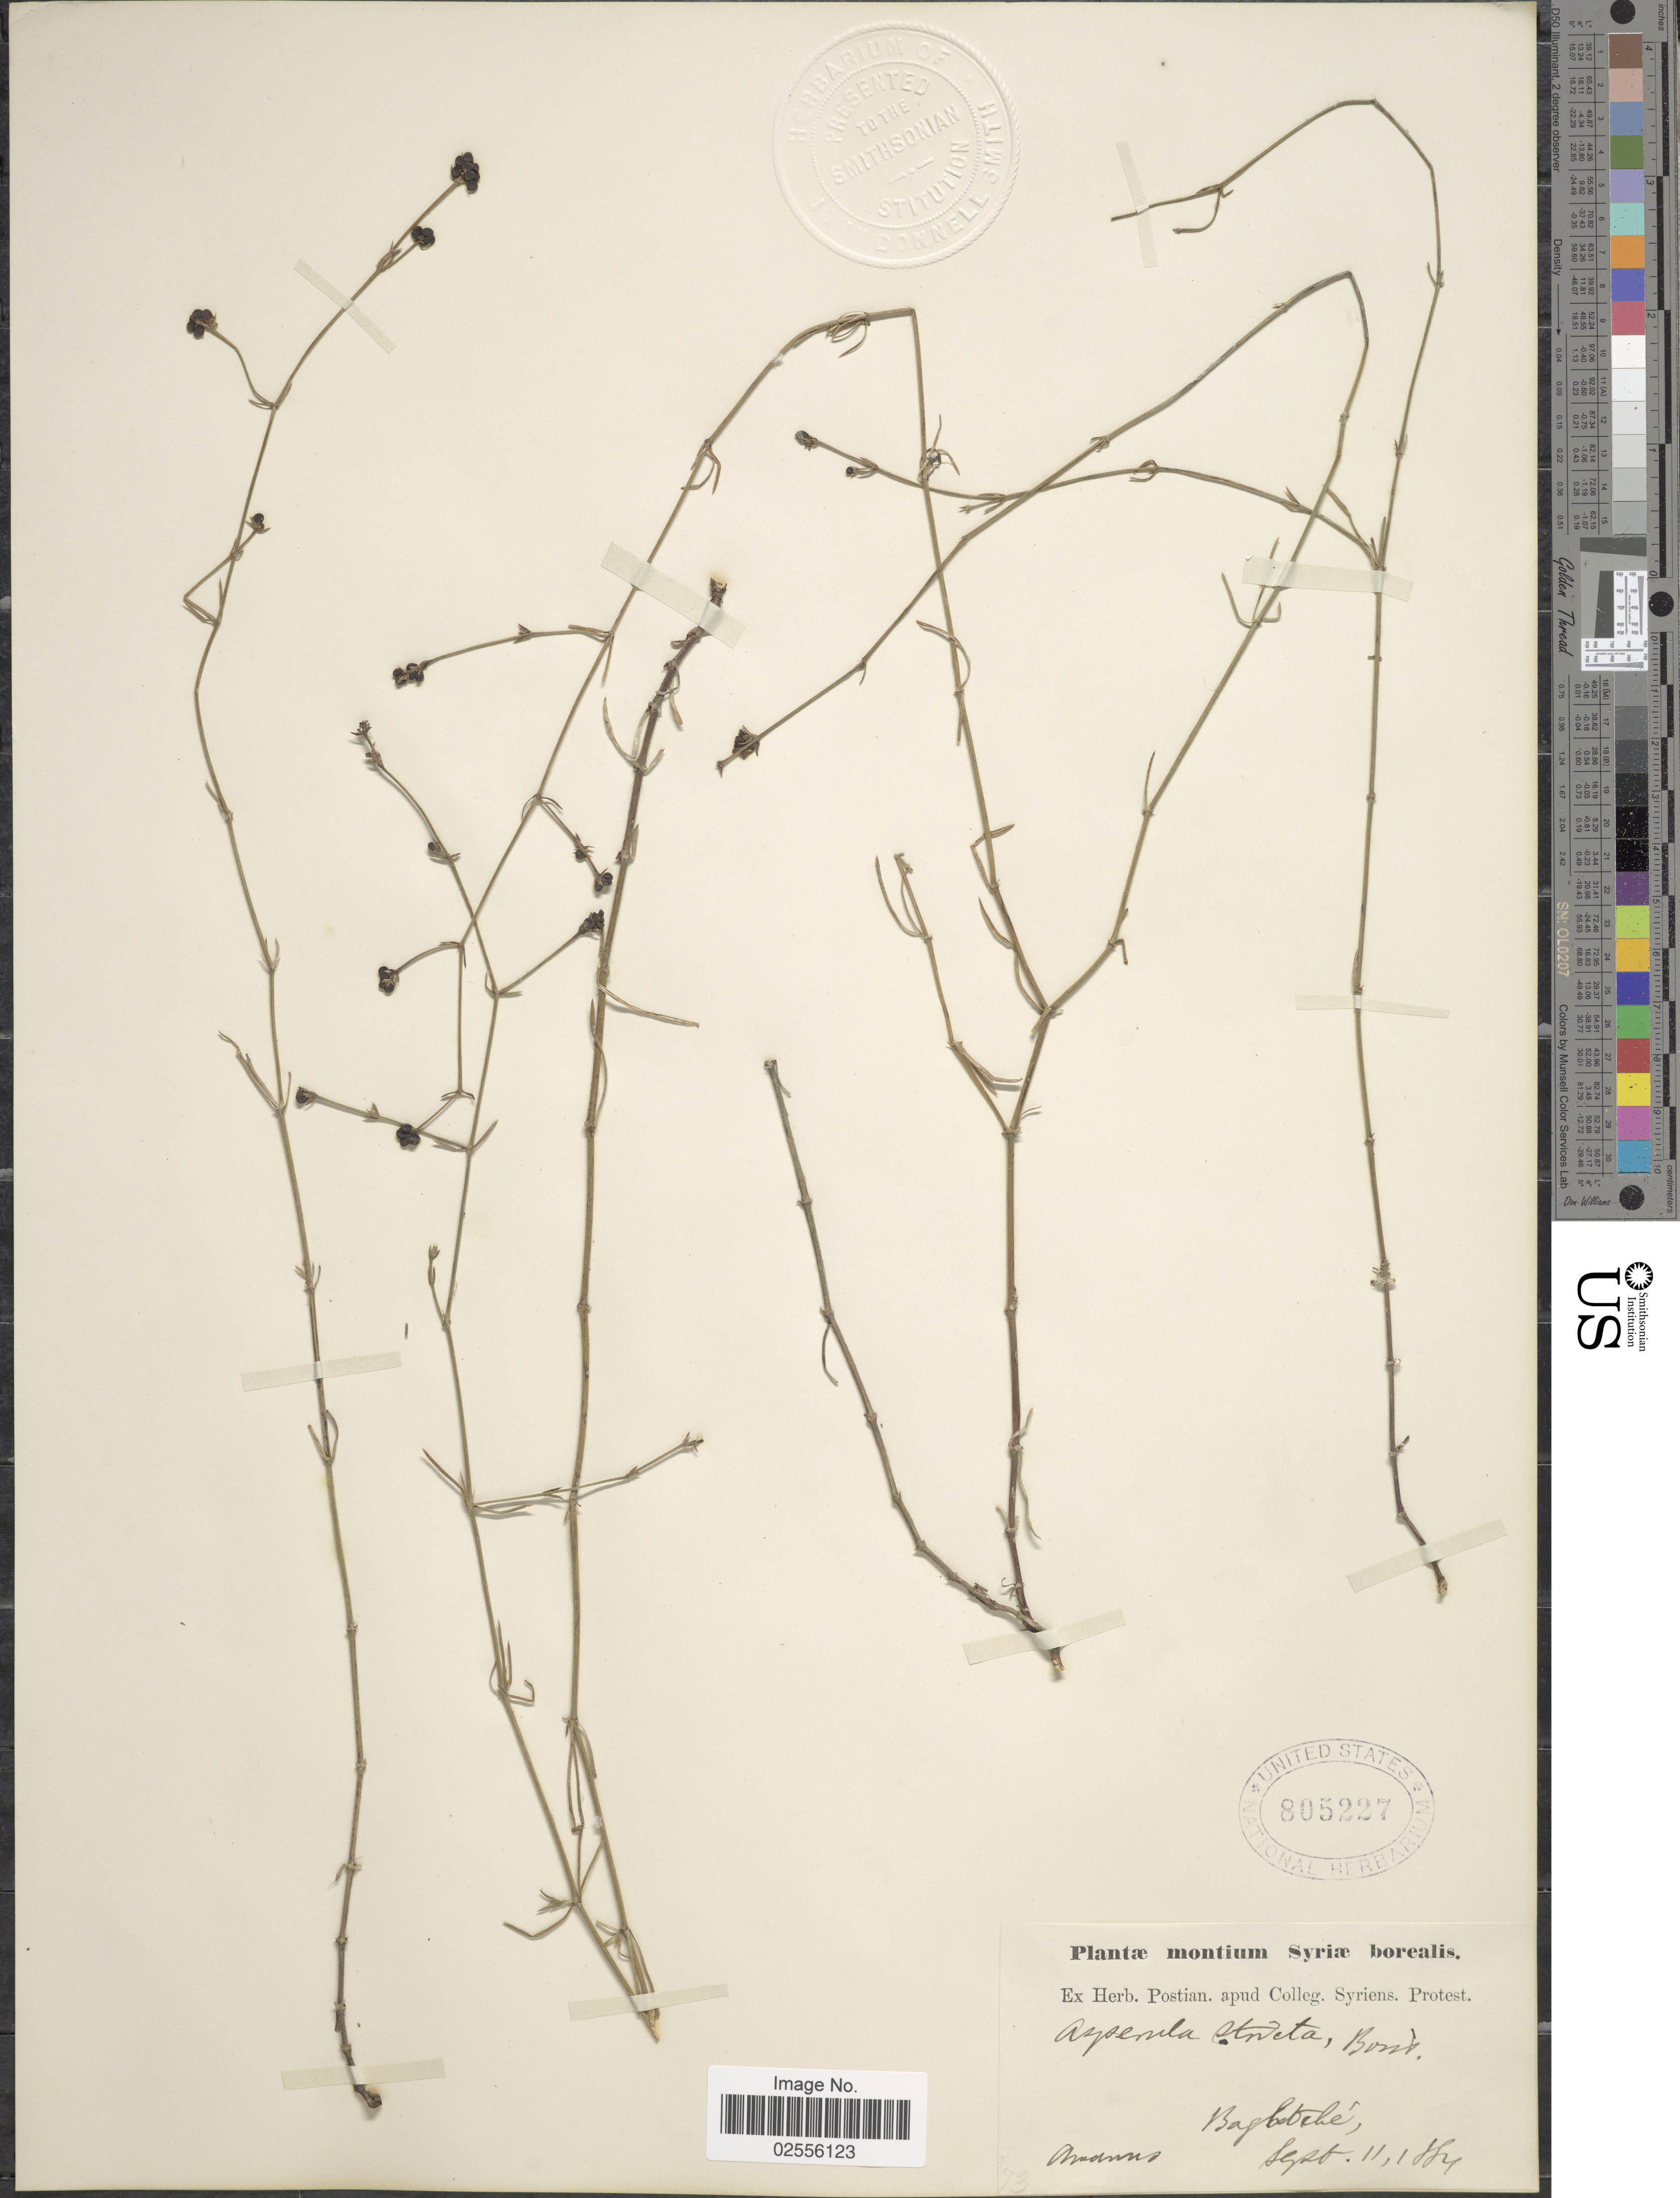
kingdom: Plantae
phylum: Tracheophyta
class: Magnoliopsida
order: Gentianales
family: Rubiaceae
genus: Asperula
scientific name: Asperula stricta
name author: Boiss.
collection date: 1884-09-11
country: Syria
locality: Montium Syriae borealis, Bagbetehe [interpreted].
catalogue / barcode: US 805227